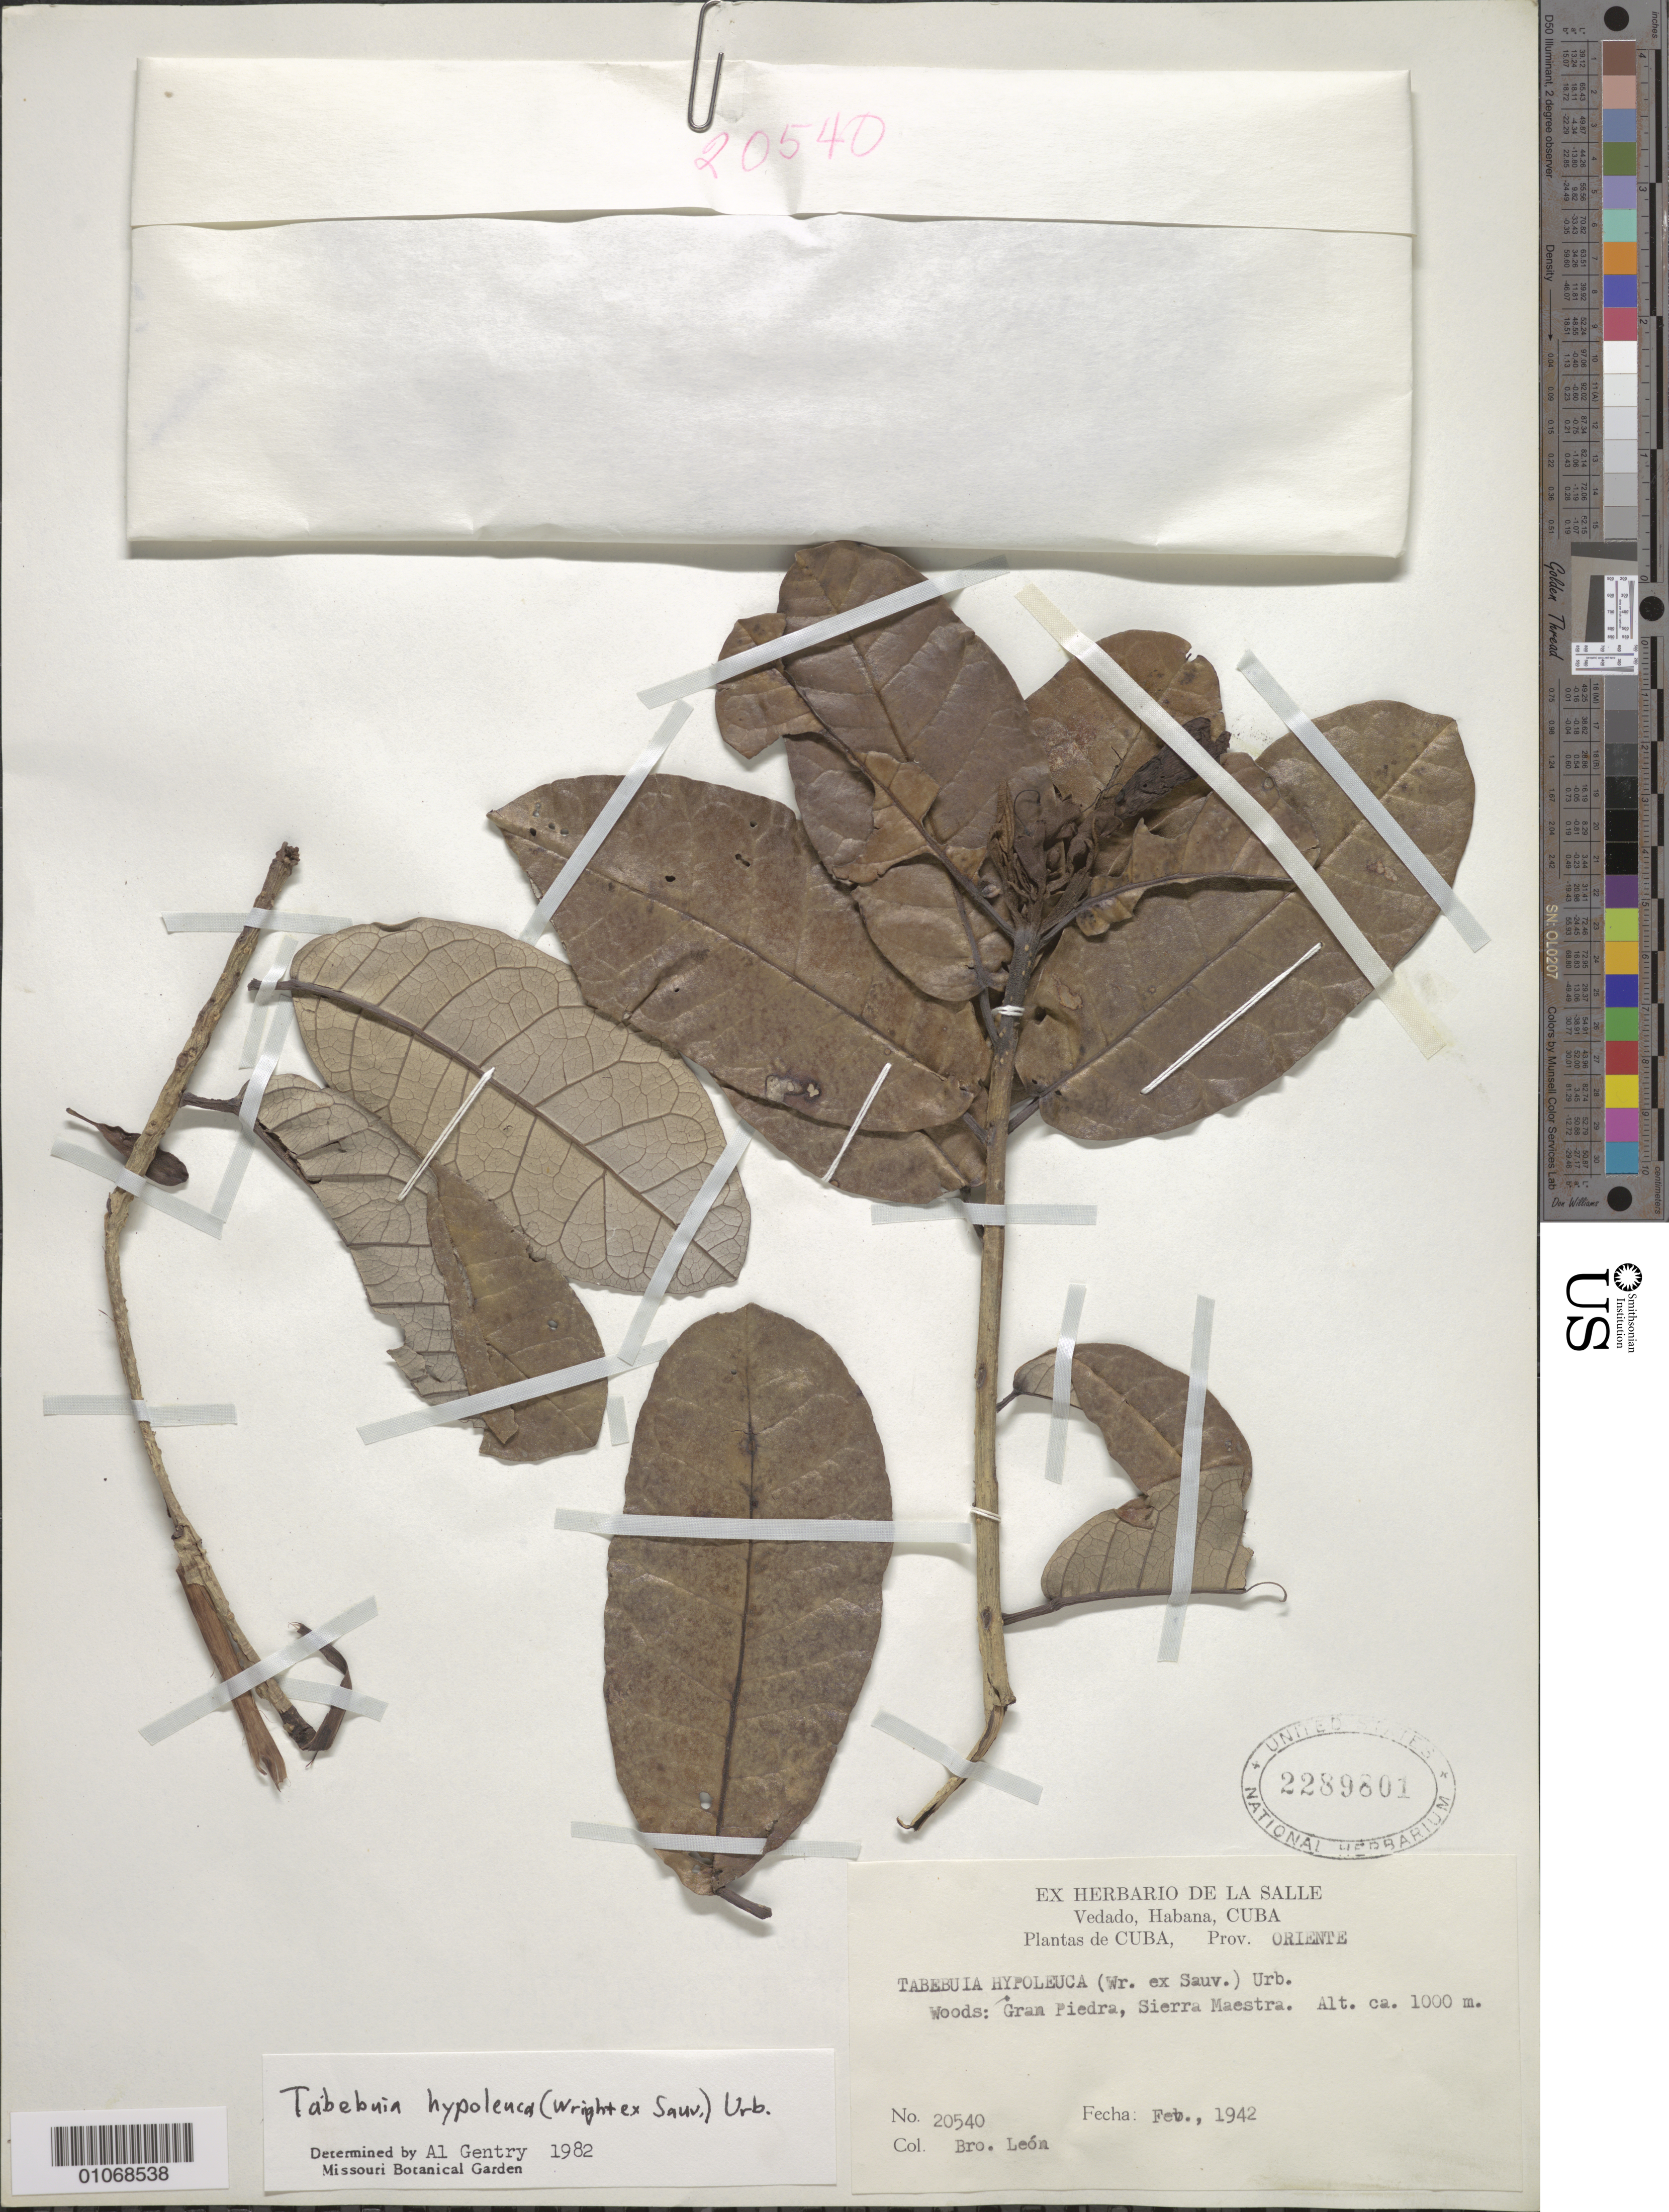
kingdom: Plantae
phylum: Tracheophyta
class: Magnoliopsida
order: Lamiales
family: Bignoniaceae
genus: Tabebuia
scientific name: Tabebuia hypoleuca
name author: (C. Wright) Urb.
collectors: Bro. León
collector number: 20540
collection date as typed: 01 Feb 1942 to 28 Feb 1942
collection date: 1942-02-01/1942-02-28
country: Cuba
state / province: Oriente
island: Cuba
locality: Woods: Gran Piedra, Sierra Maestra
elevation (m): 1000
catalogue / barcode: US 2289801